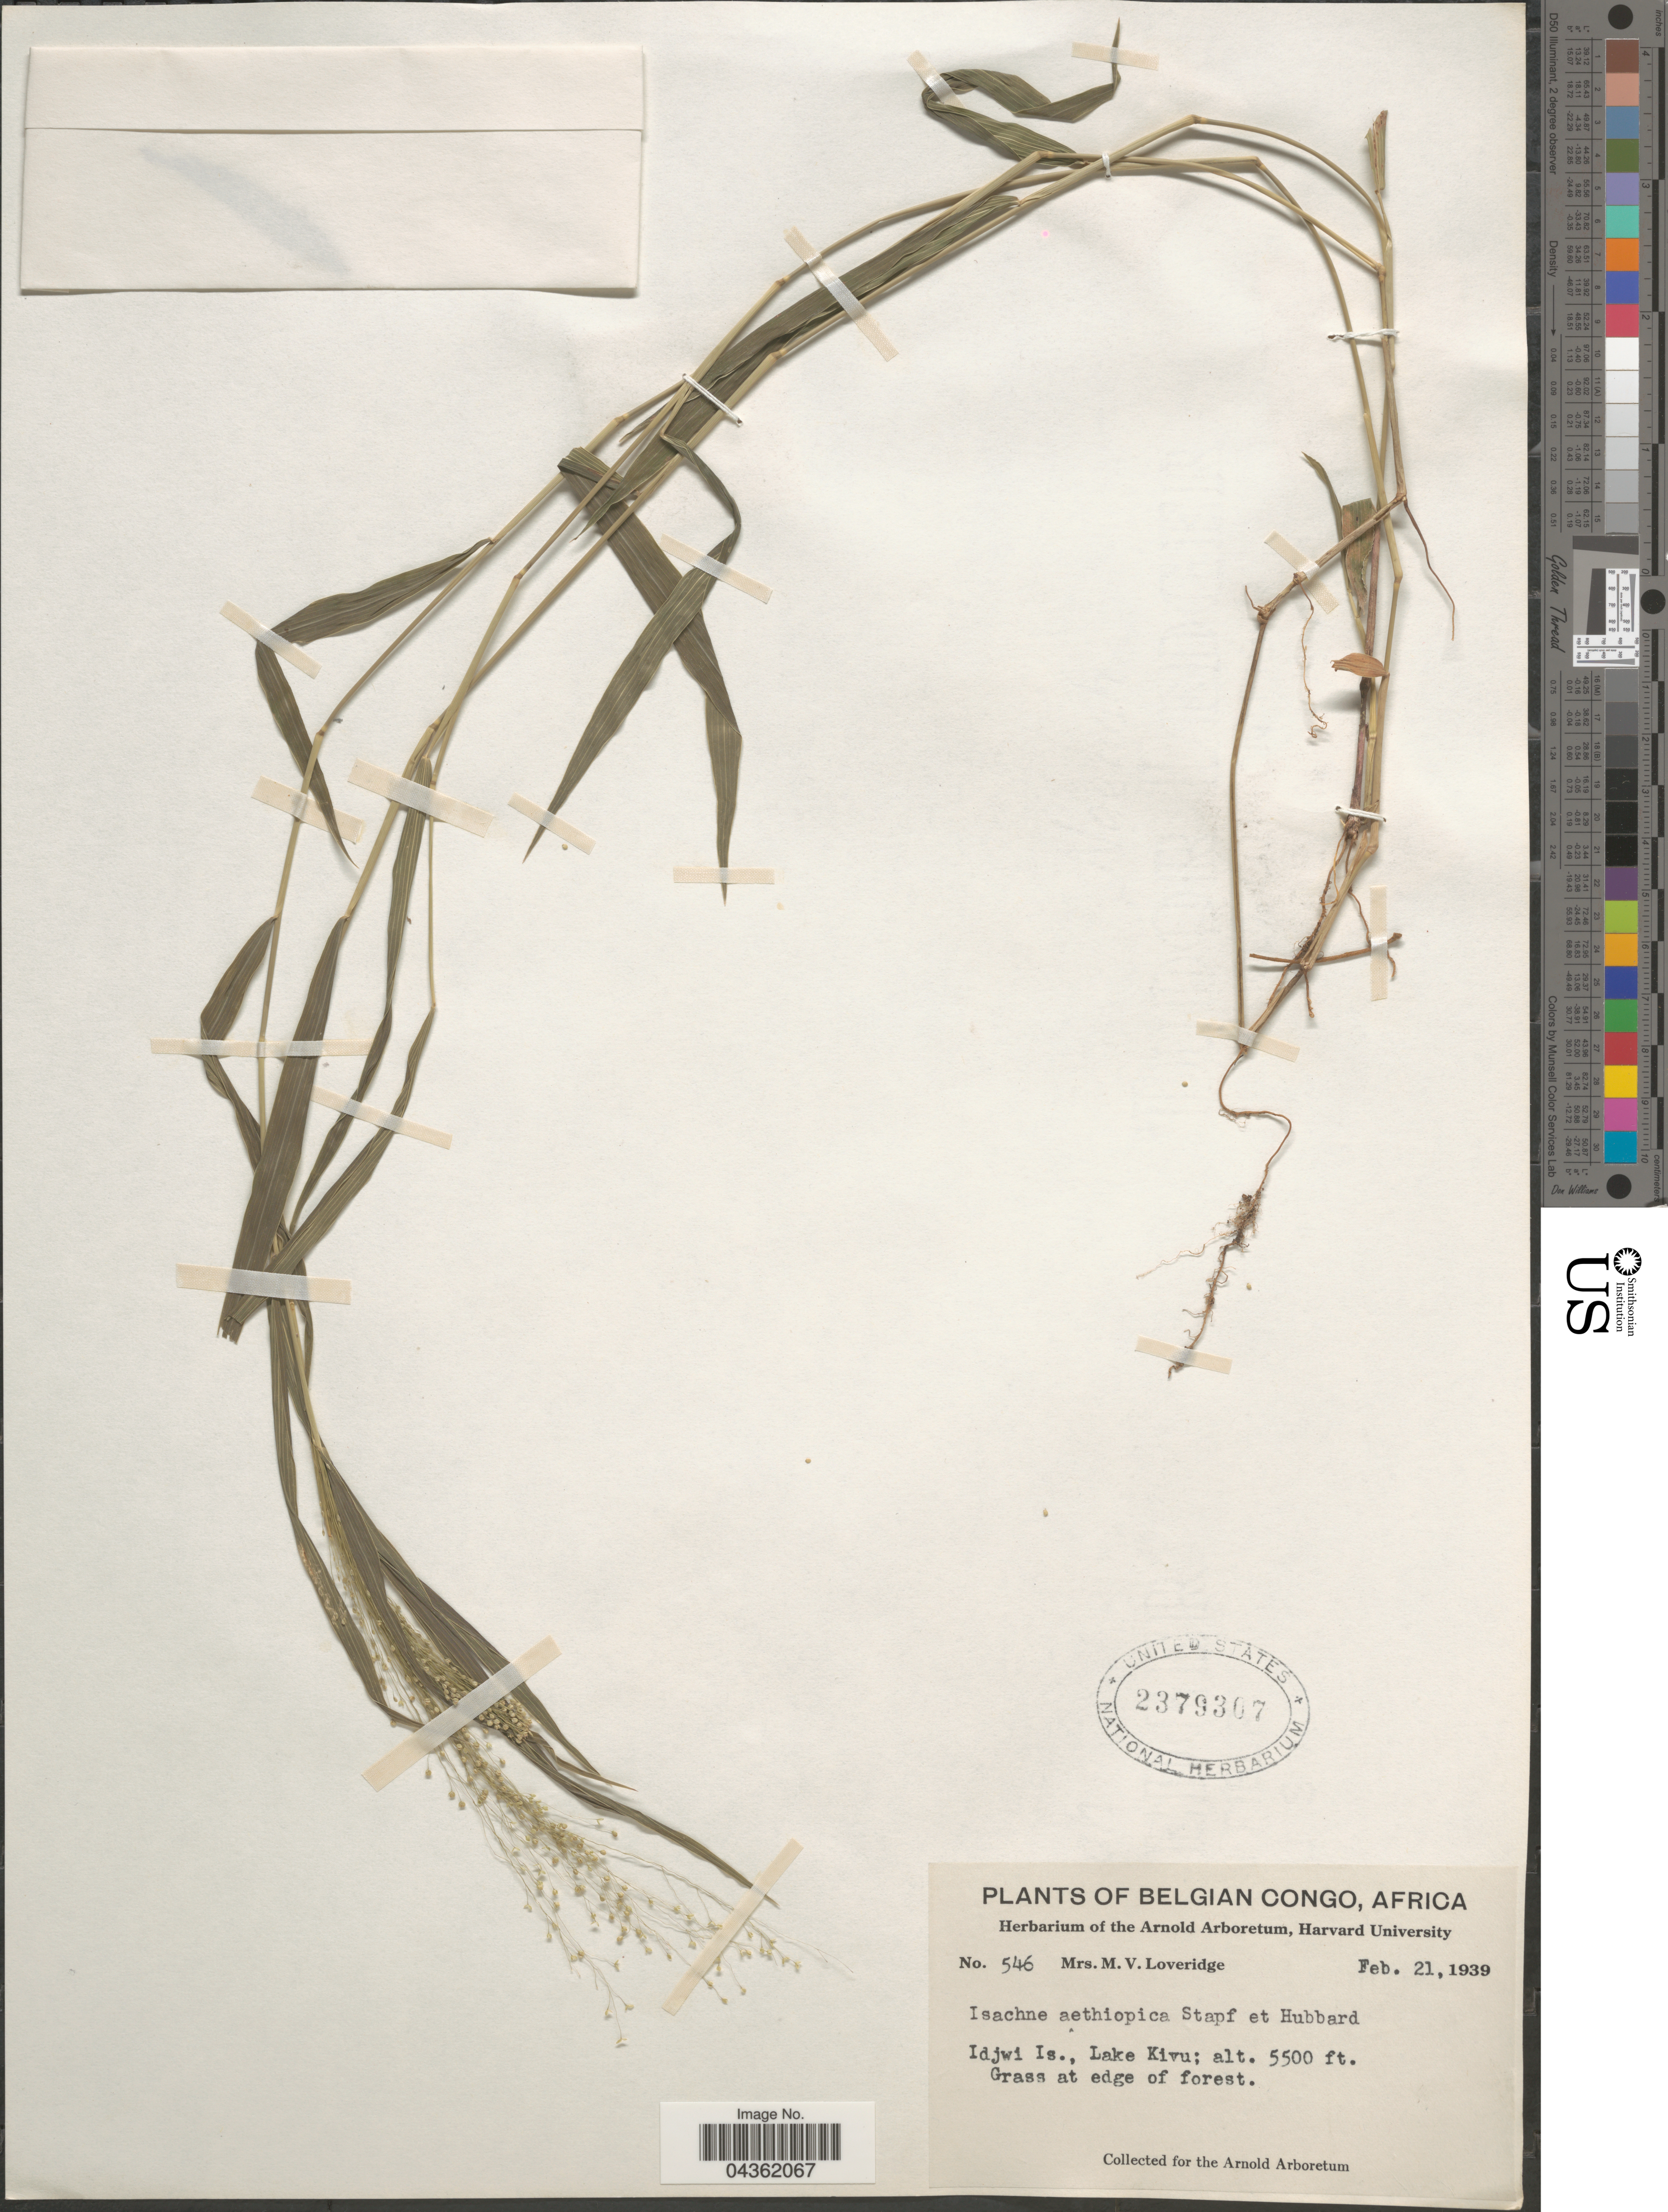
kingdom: Plantae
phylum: Tracheophyta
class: Liliopsida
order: Poales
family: Poaceae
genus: Isachne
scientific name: Isachne mauritiana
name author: Kunth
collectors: M. Loveridge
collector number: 546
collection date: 1939-02-21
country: Congo, Democratic Republic of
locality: Belgian Congo. Idjwi Is., Lake Kivu.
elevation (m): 1676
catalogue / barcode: US 2379307